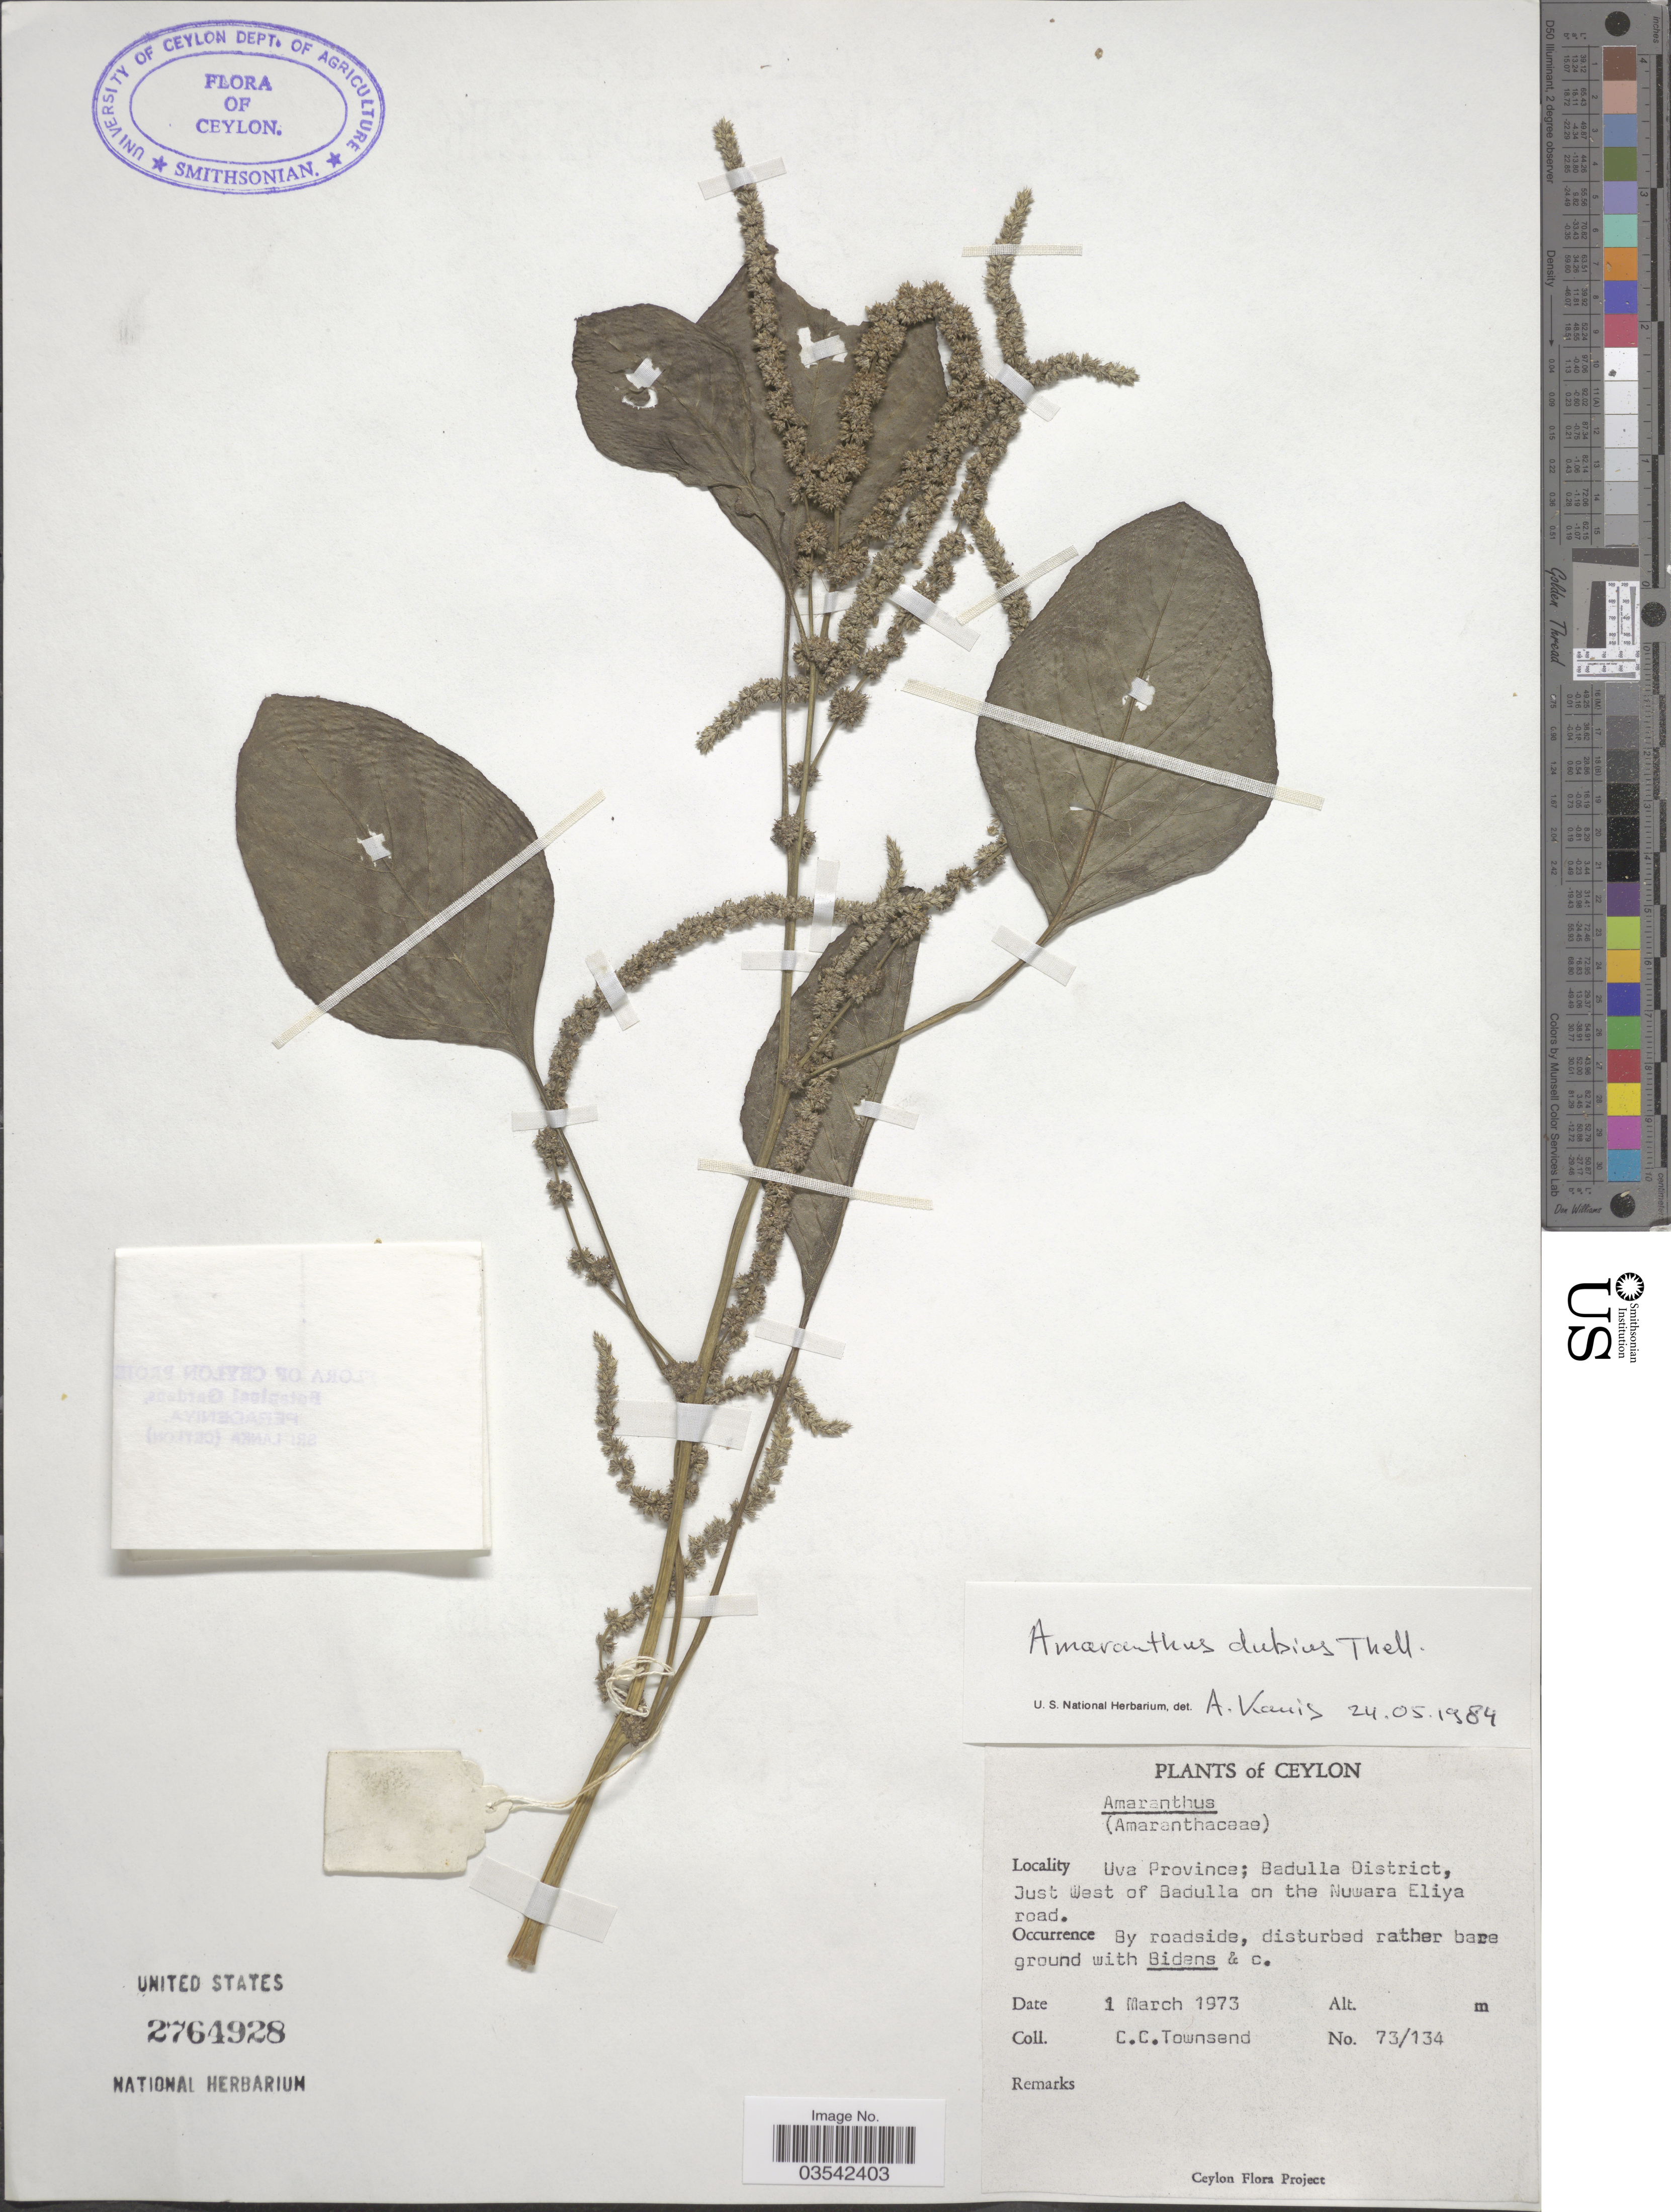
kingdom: Plantae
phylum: Tracheophyta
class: Magnoliopsida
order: Caryophyllales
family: Amaranthaceae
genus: Amaranthus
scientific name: Amaranthus dubius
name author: Mart. ex Thell.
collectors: C. C. Townsend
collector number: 73/134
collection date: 1973-03-01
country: Sri Lanka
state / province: Uva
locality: Ceylon. Badulla District, Just West of Badulla on the Nuwara Eliya road.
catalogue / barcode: US 2764928